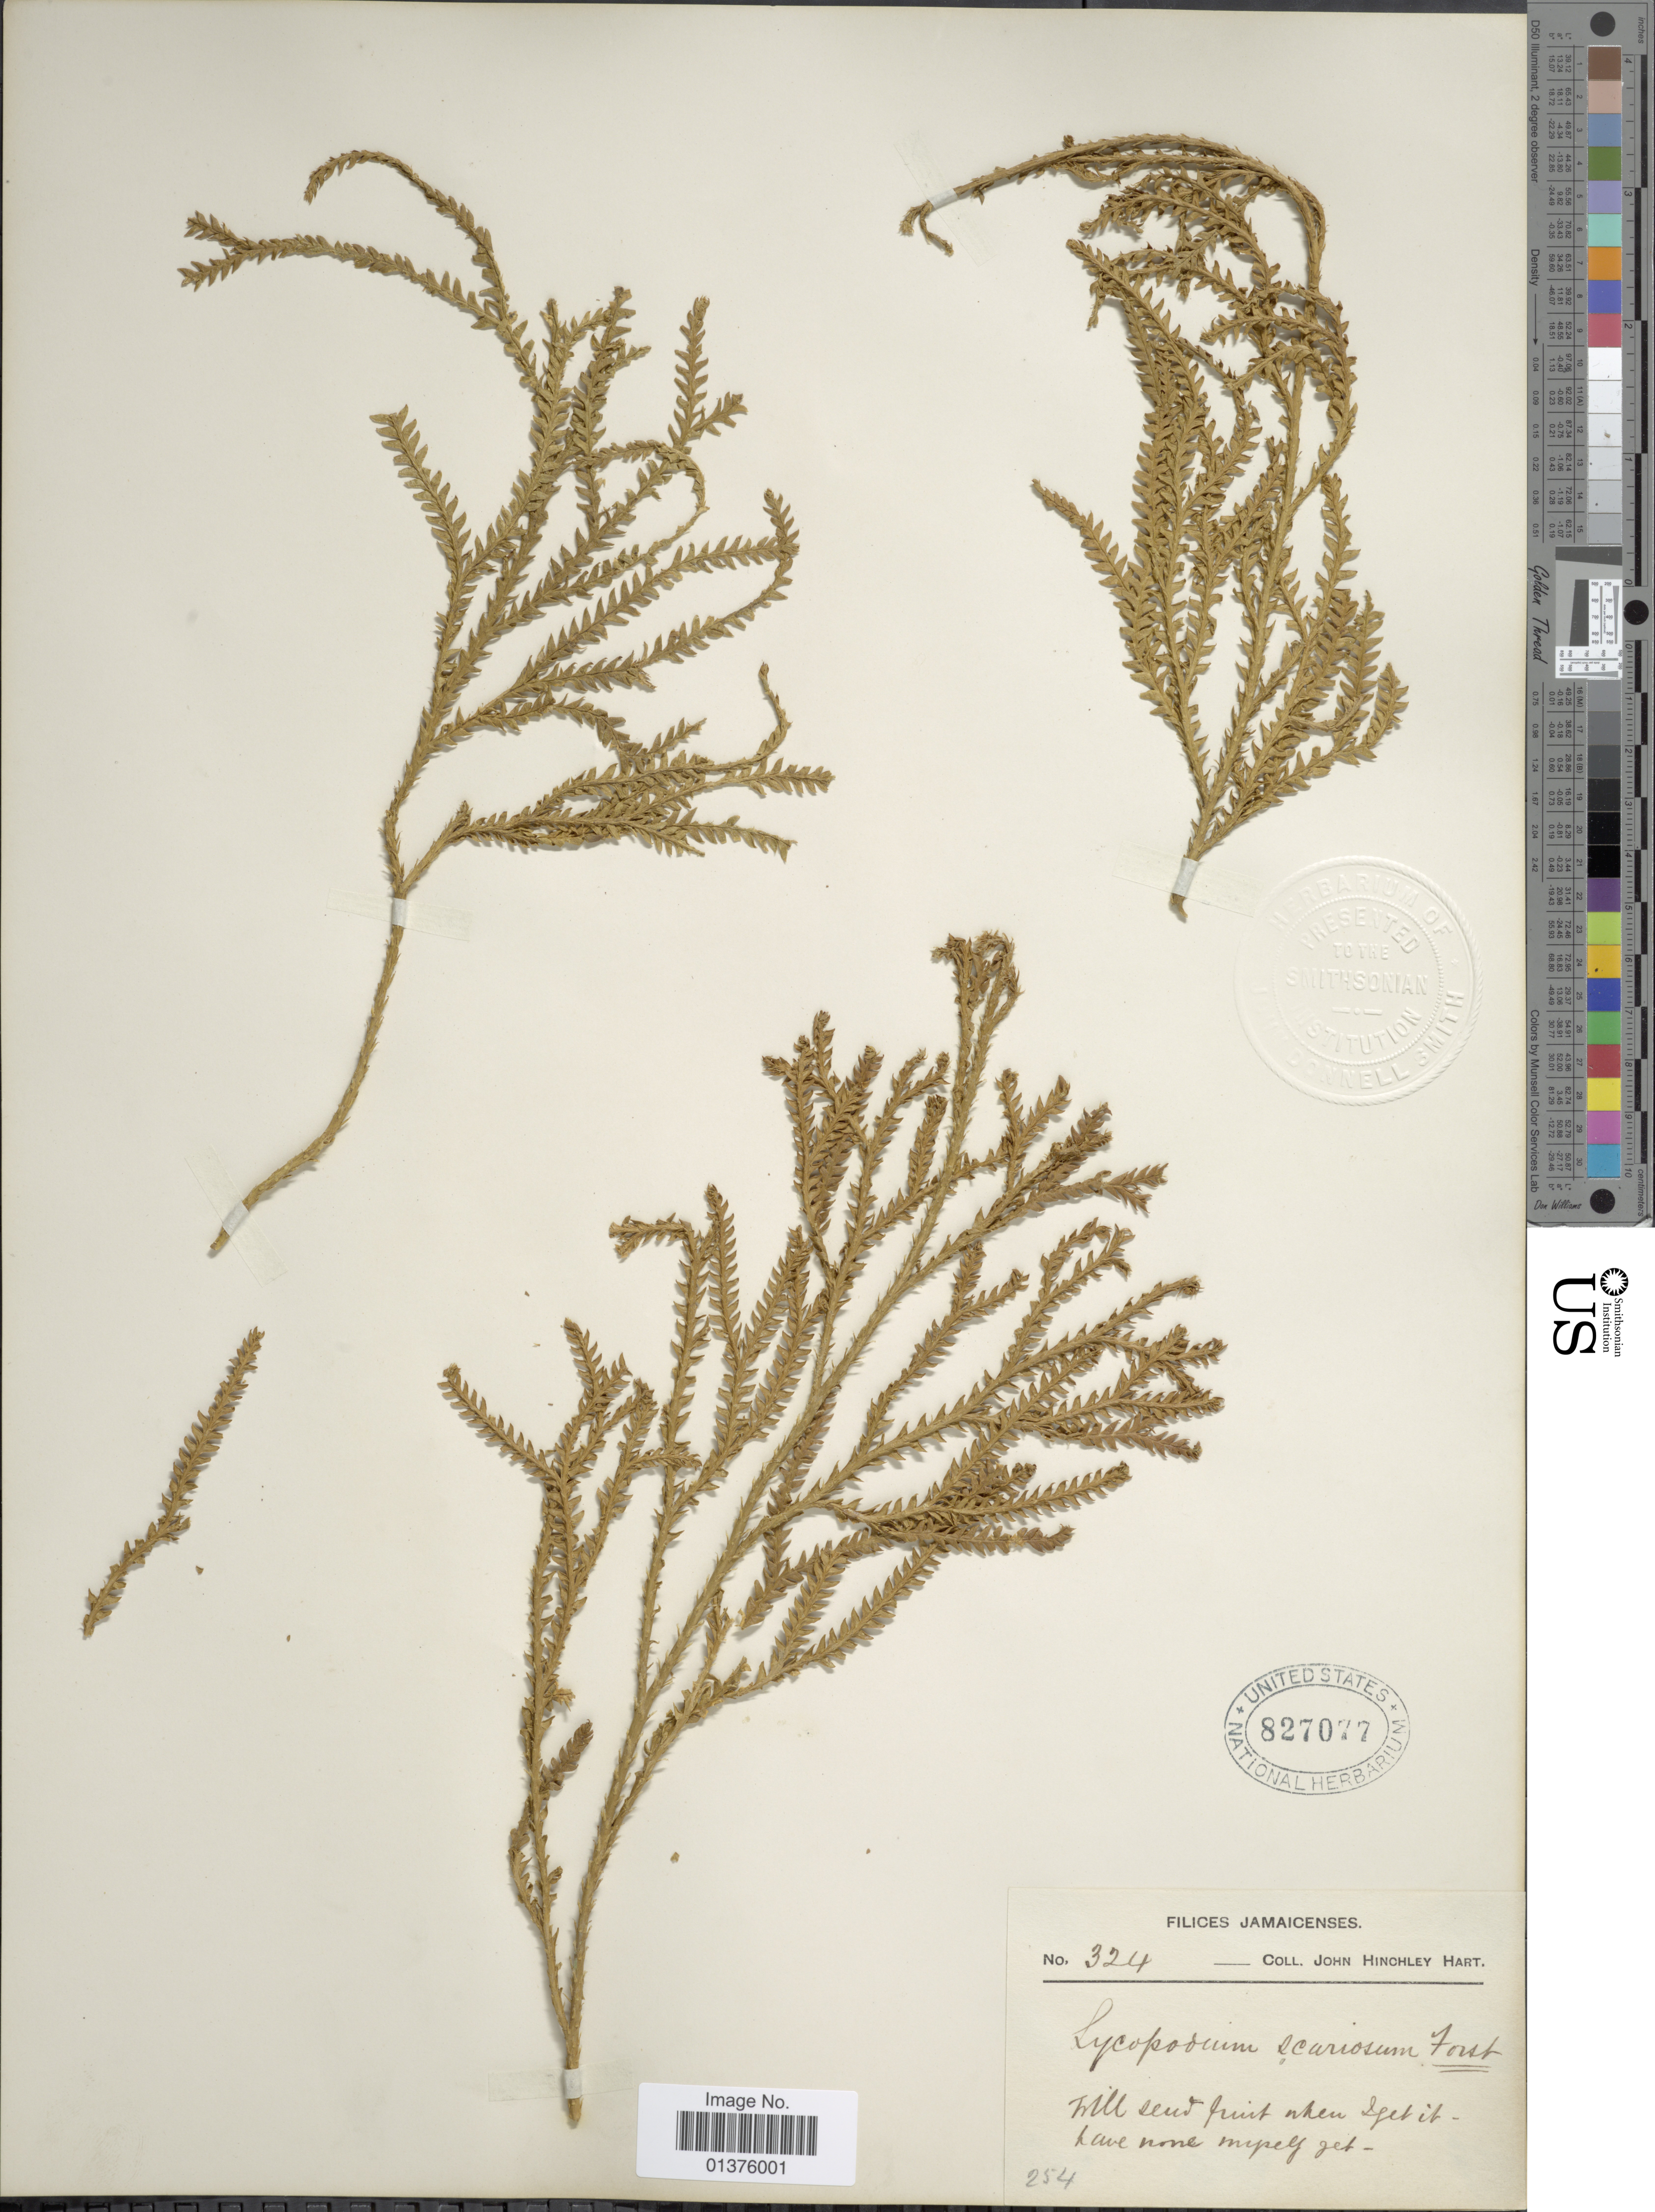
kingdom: Plantae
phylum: Tracheophyta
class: Lycopodiopsida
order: Lycopodiales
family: Lycopodiaceae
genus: Diphasium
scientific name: Diphasium jussiaei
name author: (Desv.) C. Presl ex Rothm.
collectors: J. H. Hart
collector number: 324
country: Jamaica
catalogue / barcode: US 827077